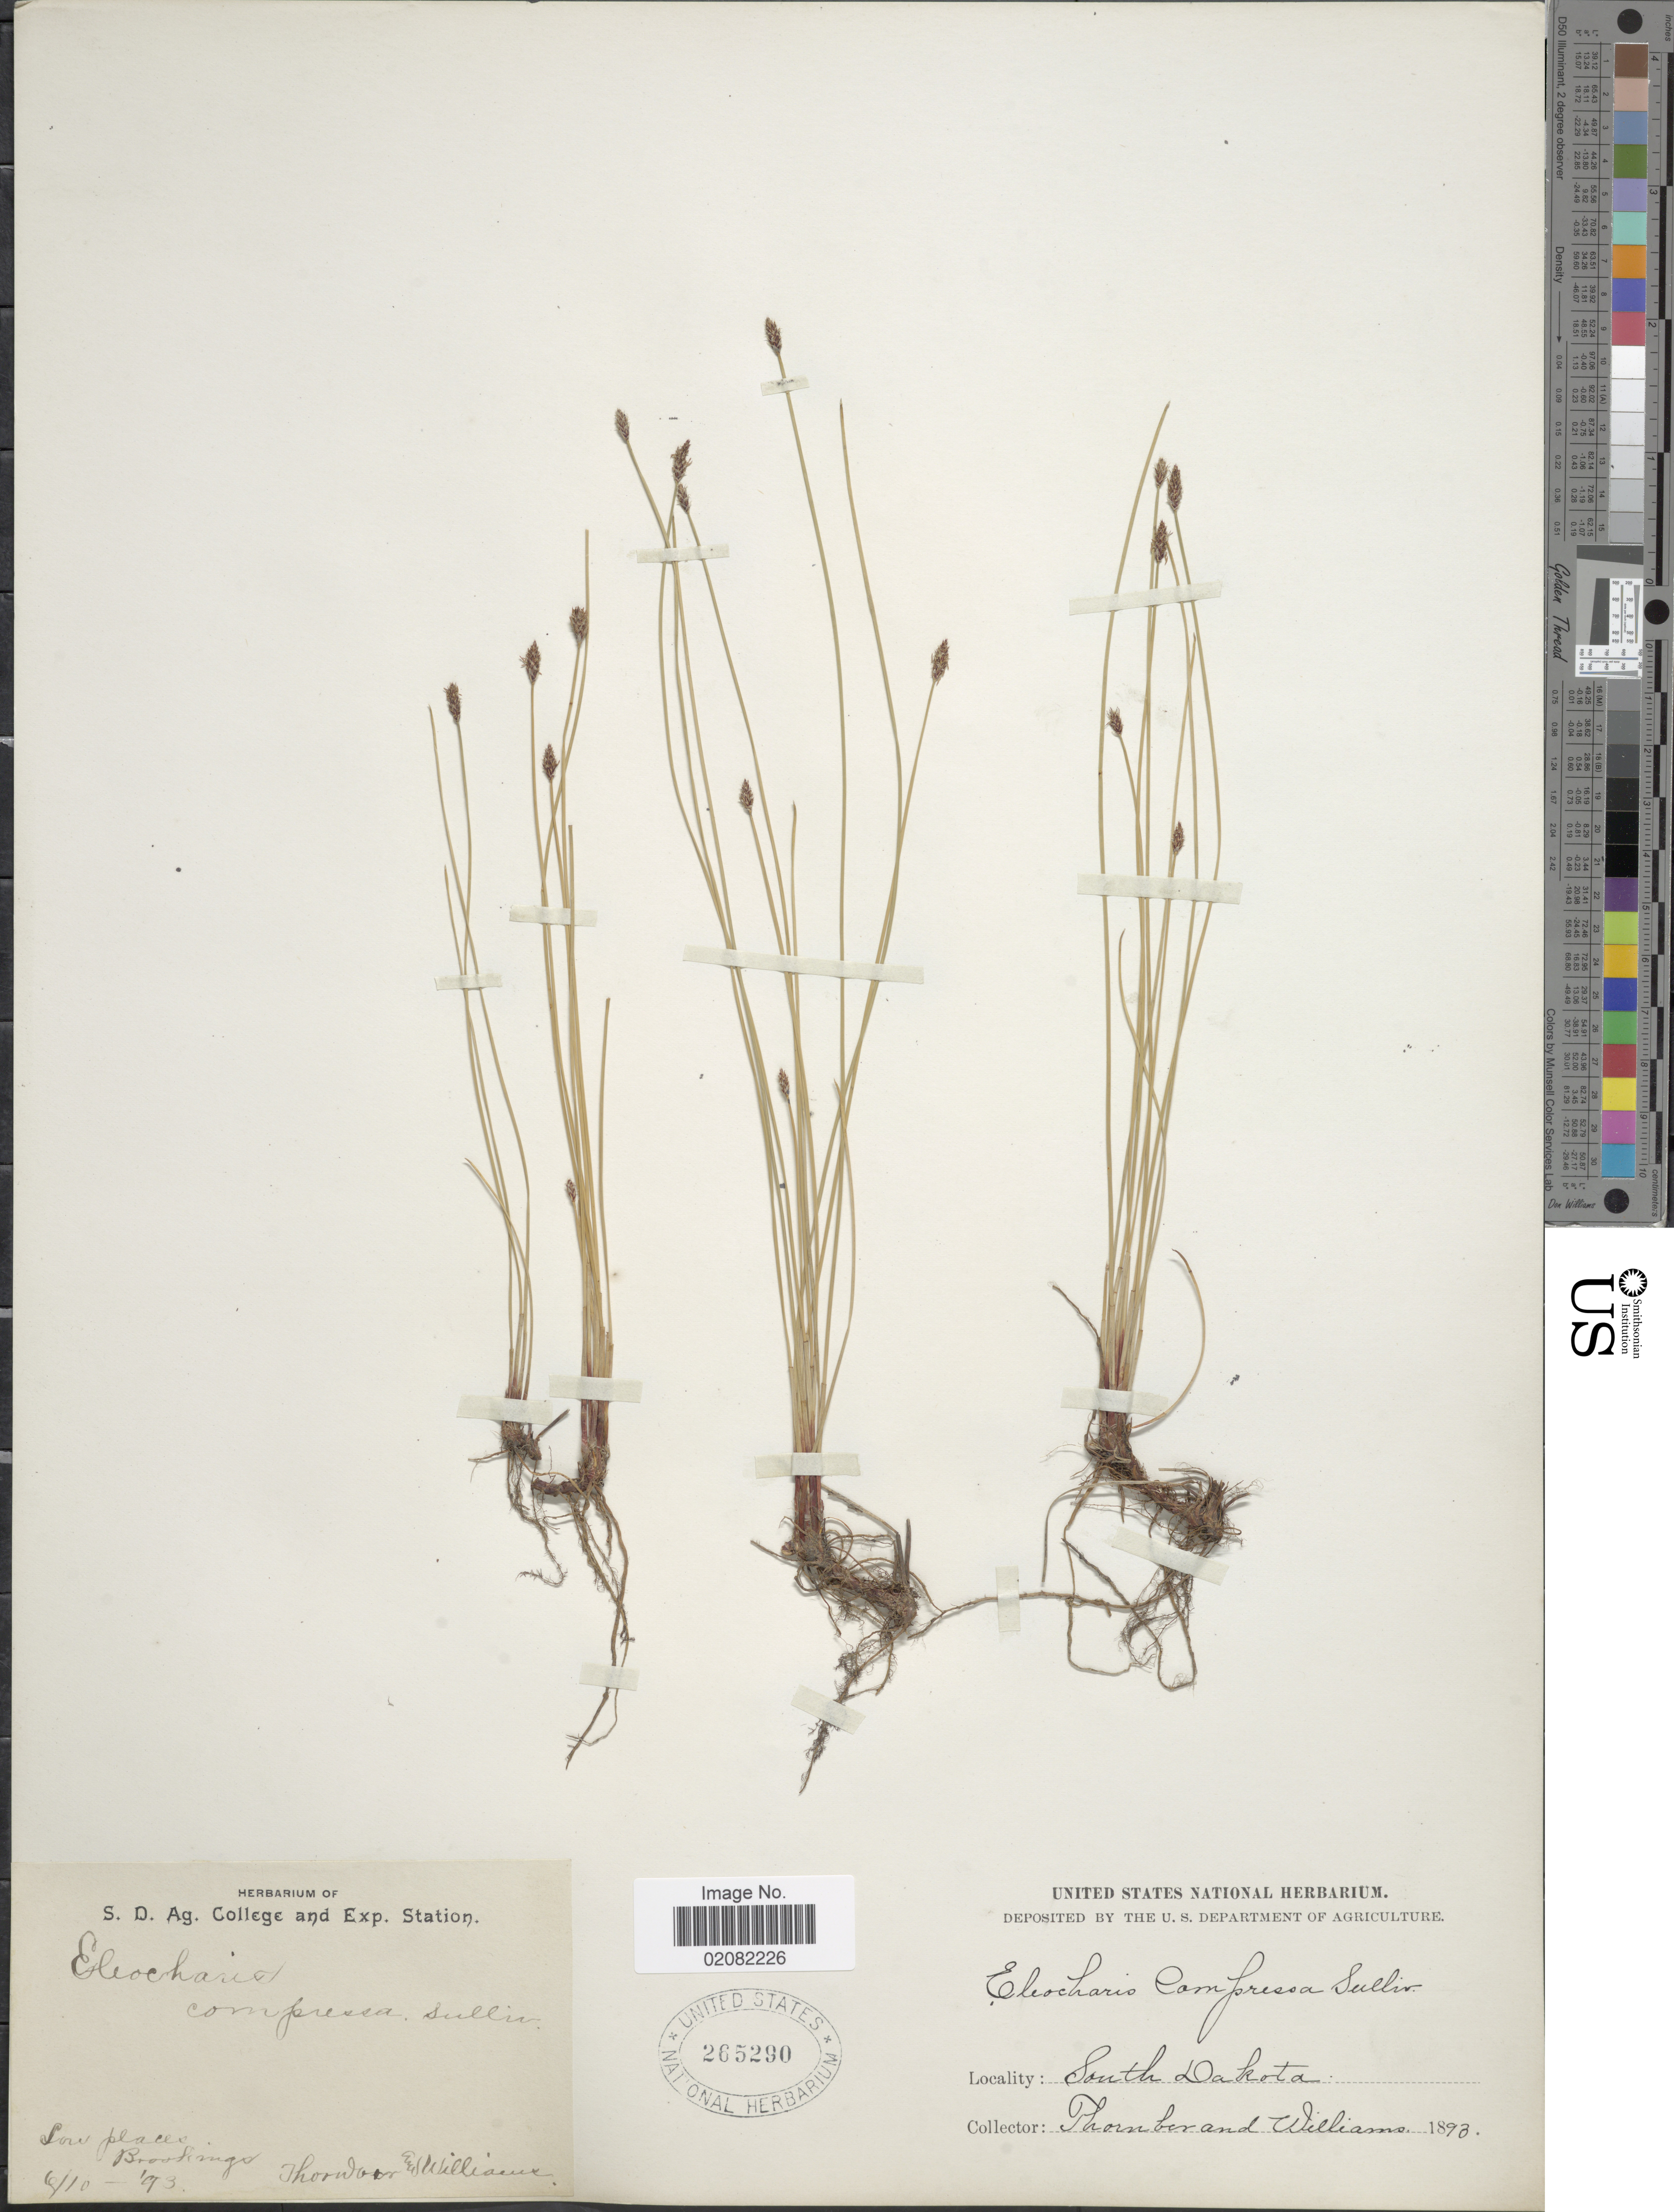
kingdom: Plantae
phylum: Tracheophyta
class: Liliopsida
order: Poales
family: Cyperaceae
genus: Eleocharis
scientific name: Eleocharis compressa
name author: Sull.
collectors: T. Williams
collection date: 1893-10-06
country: United States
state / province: South Dakota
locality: Brookings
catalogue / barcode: US 265290